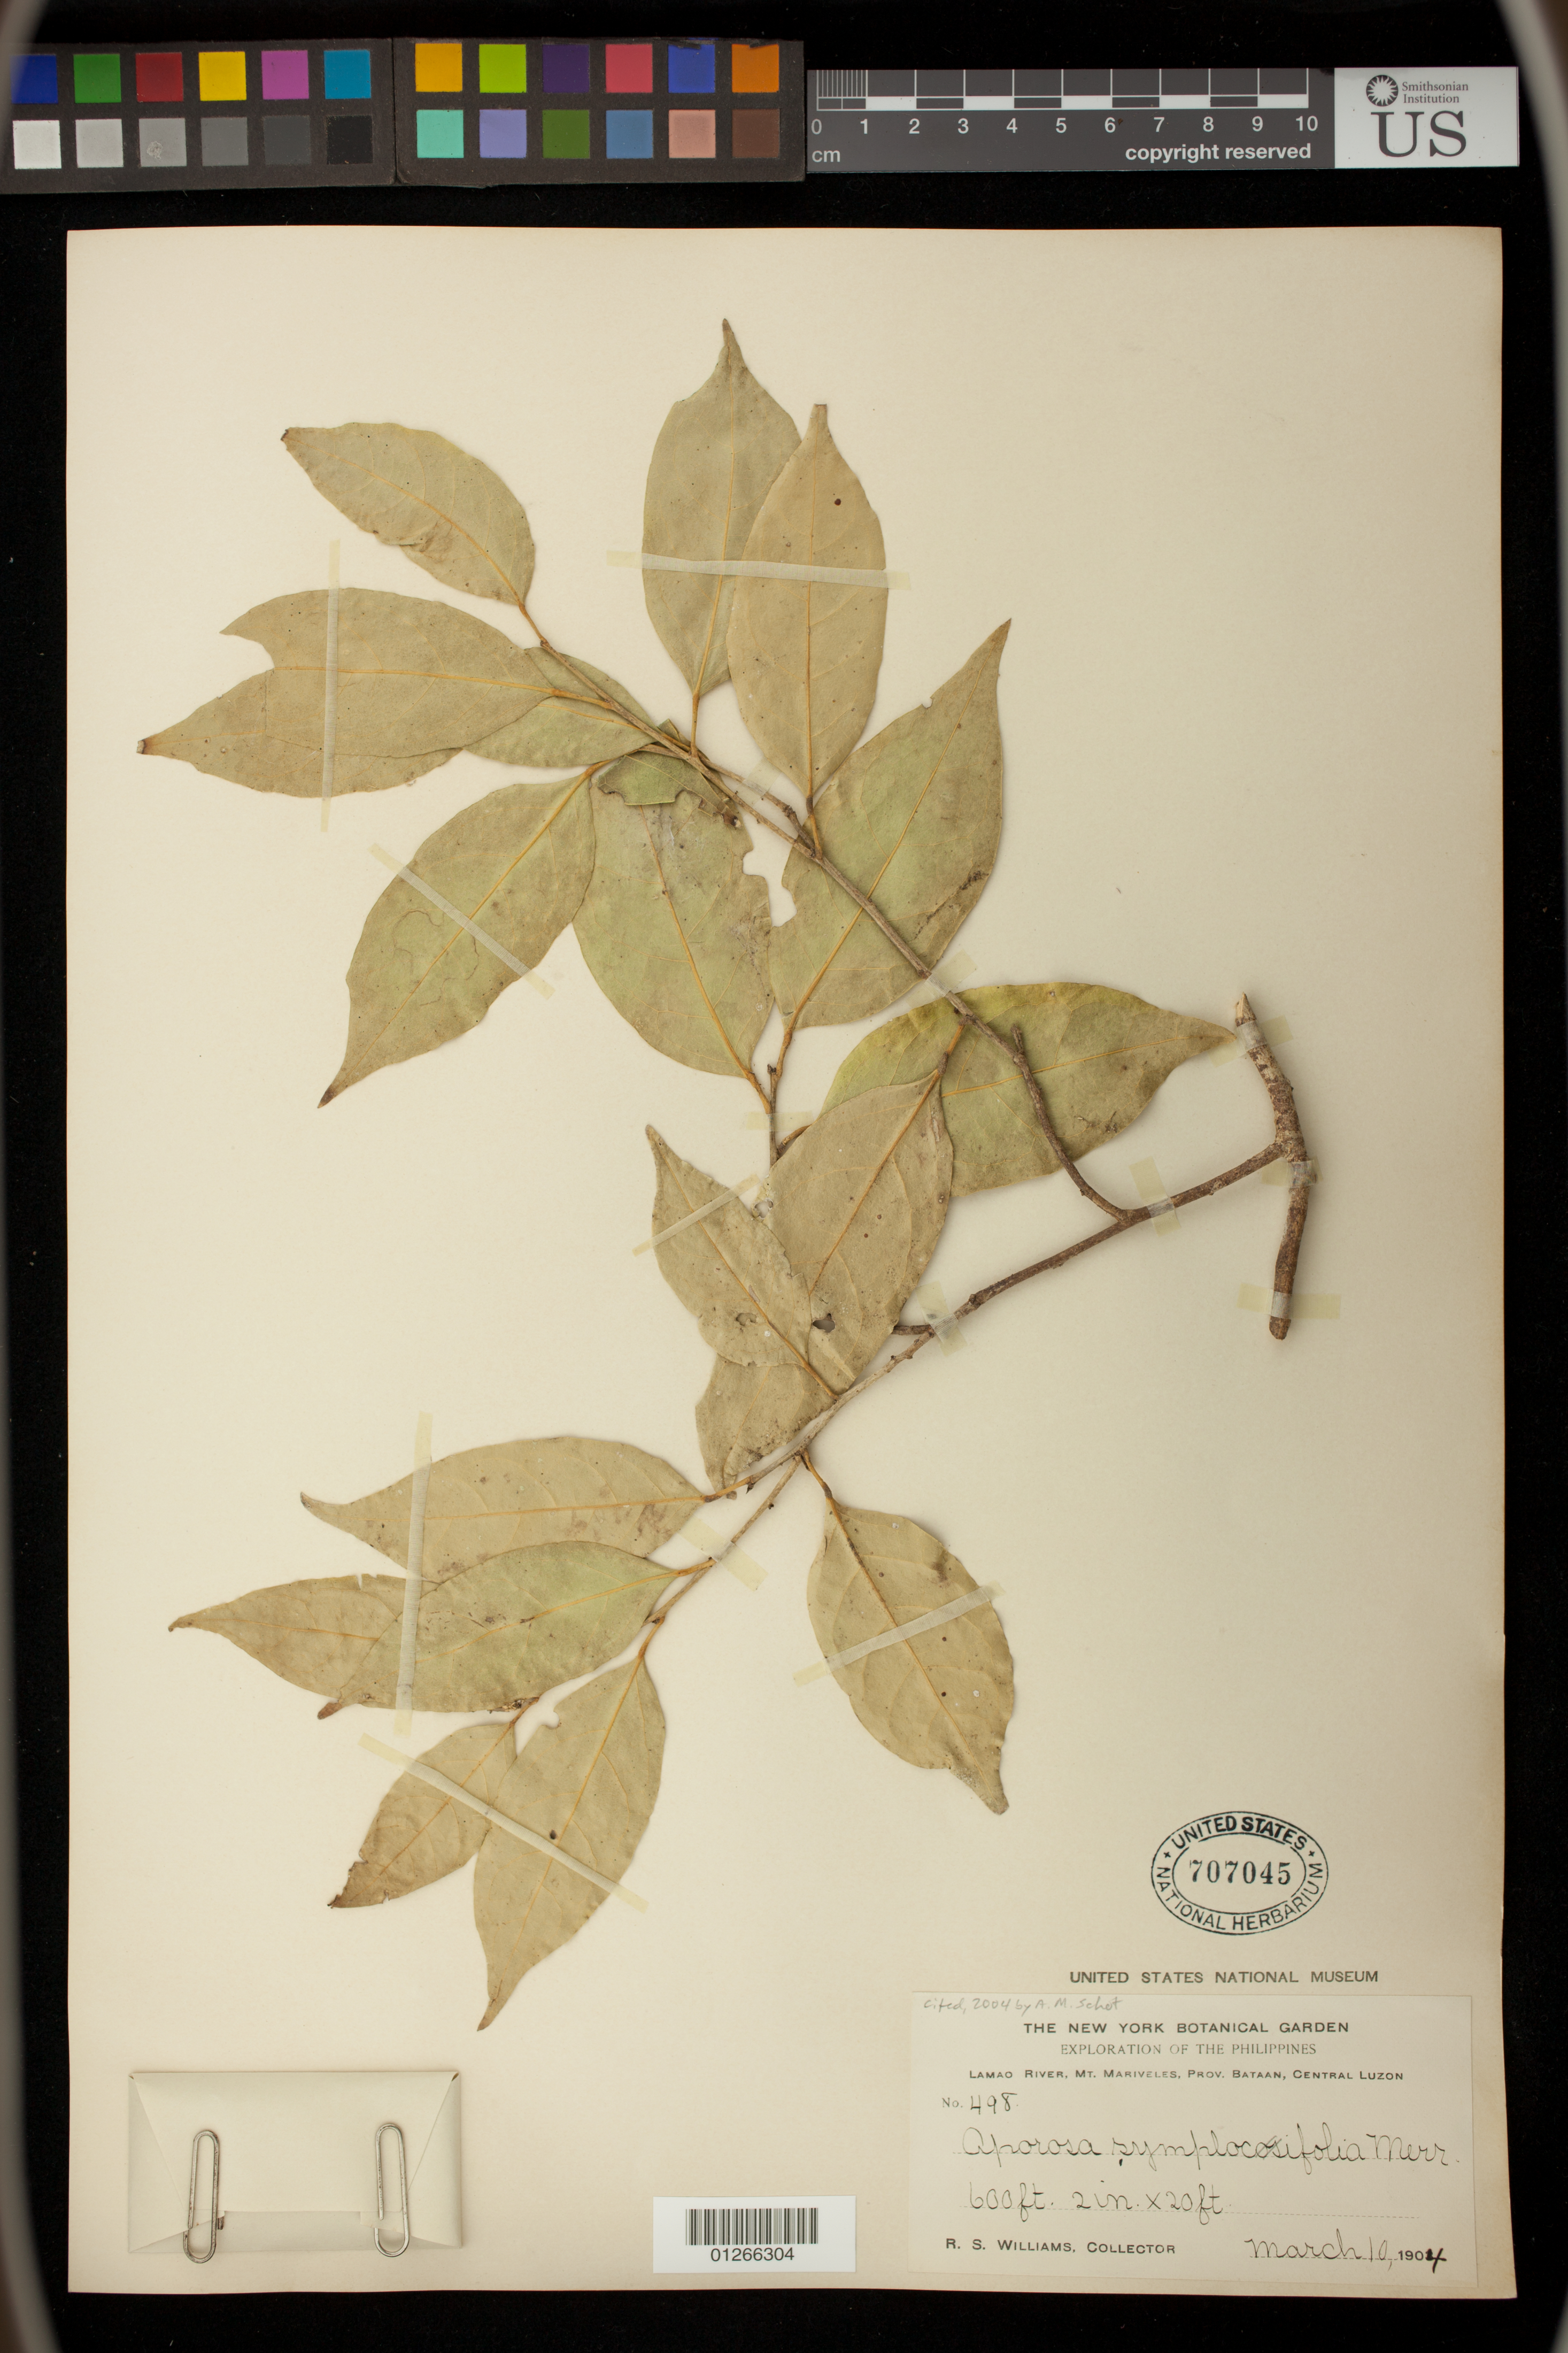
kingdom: Plantae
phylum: Tracheophyta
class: Magnoliopsida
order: Malpighiales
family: Phyllanthaceae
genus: Aporosa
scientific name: Aporosa symplocifolia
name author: Merr.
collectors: R. S. Williams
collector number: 498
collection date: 1904-03-10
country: Philippines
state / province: Central Luzon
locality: Lamao River, Mt. Mariveles, Prov. Bataan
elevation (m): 183